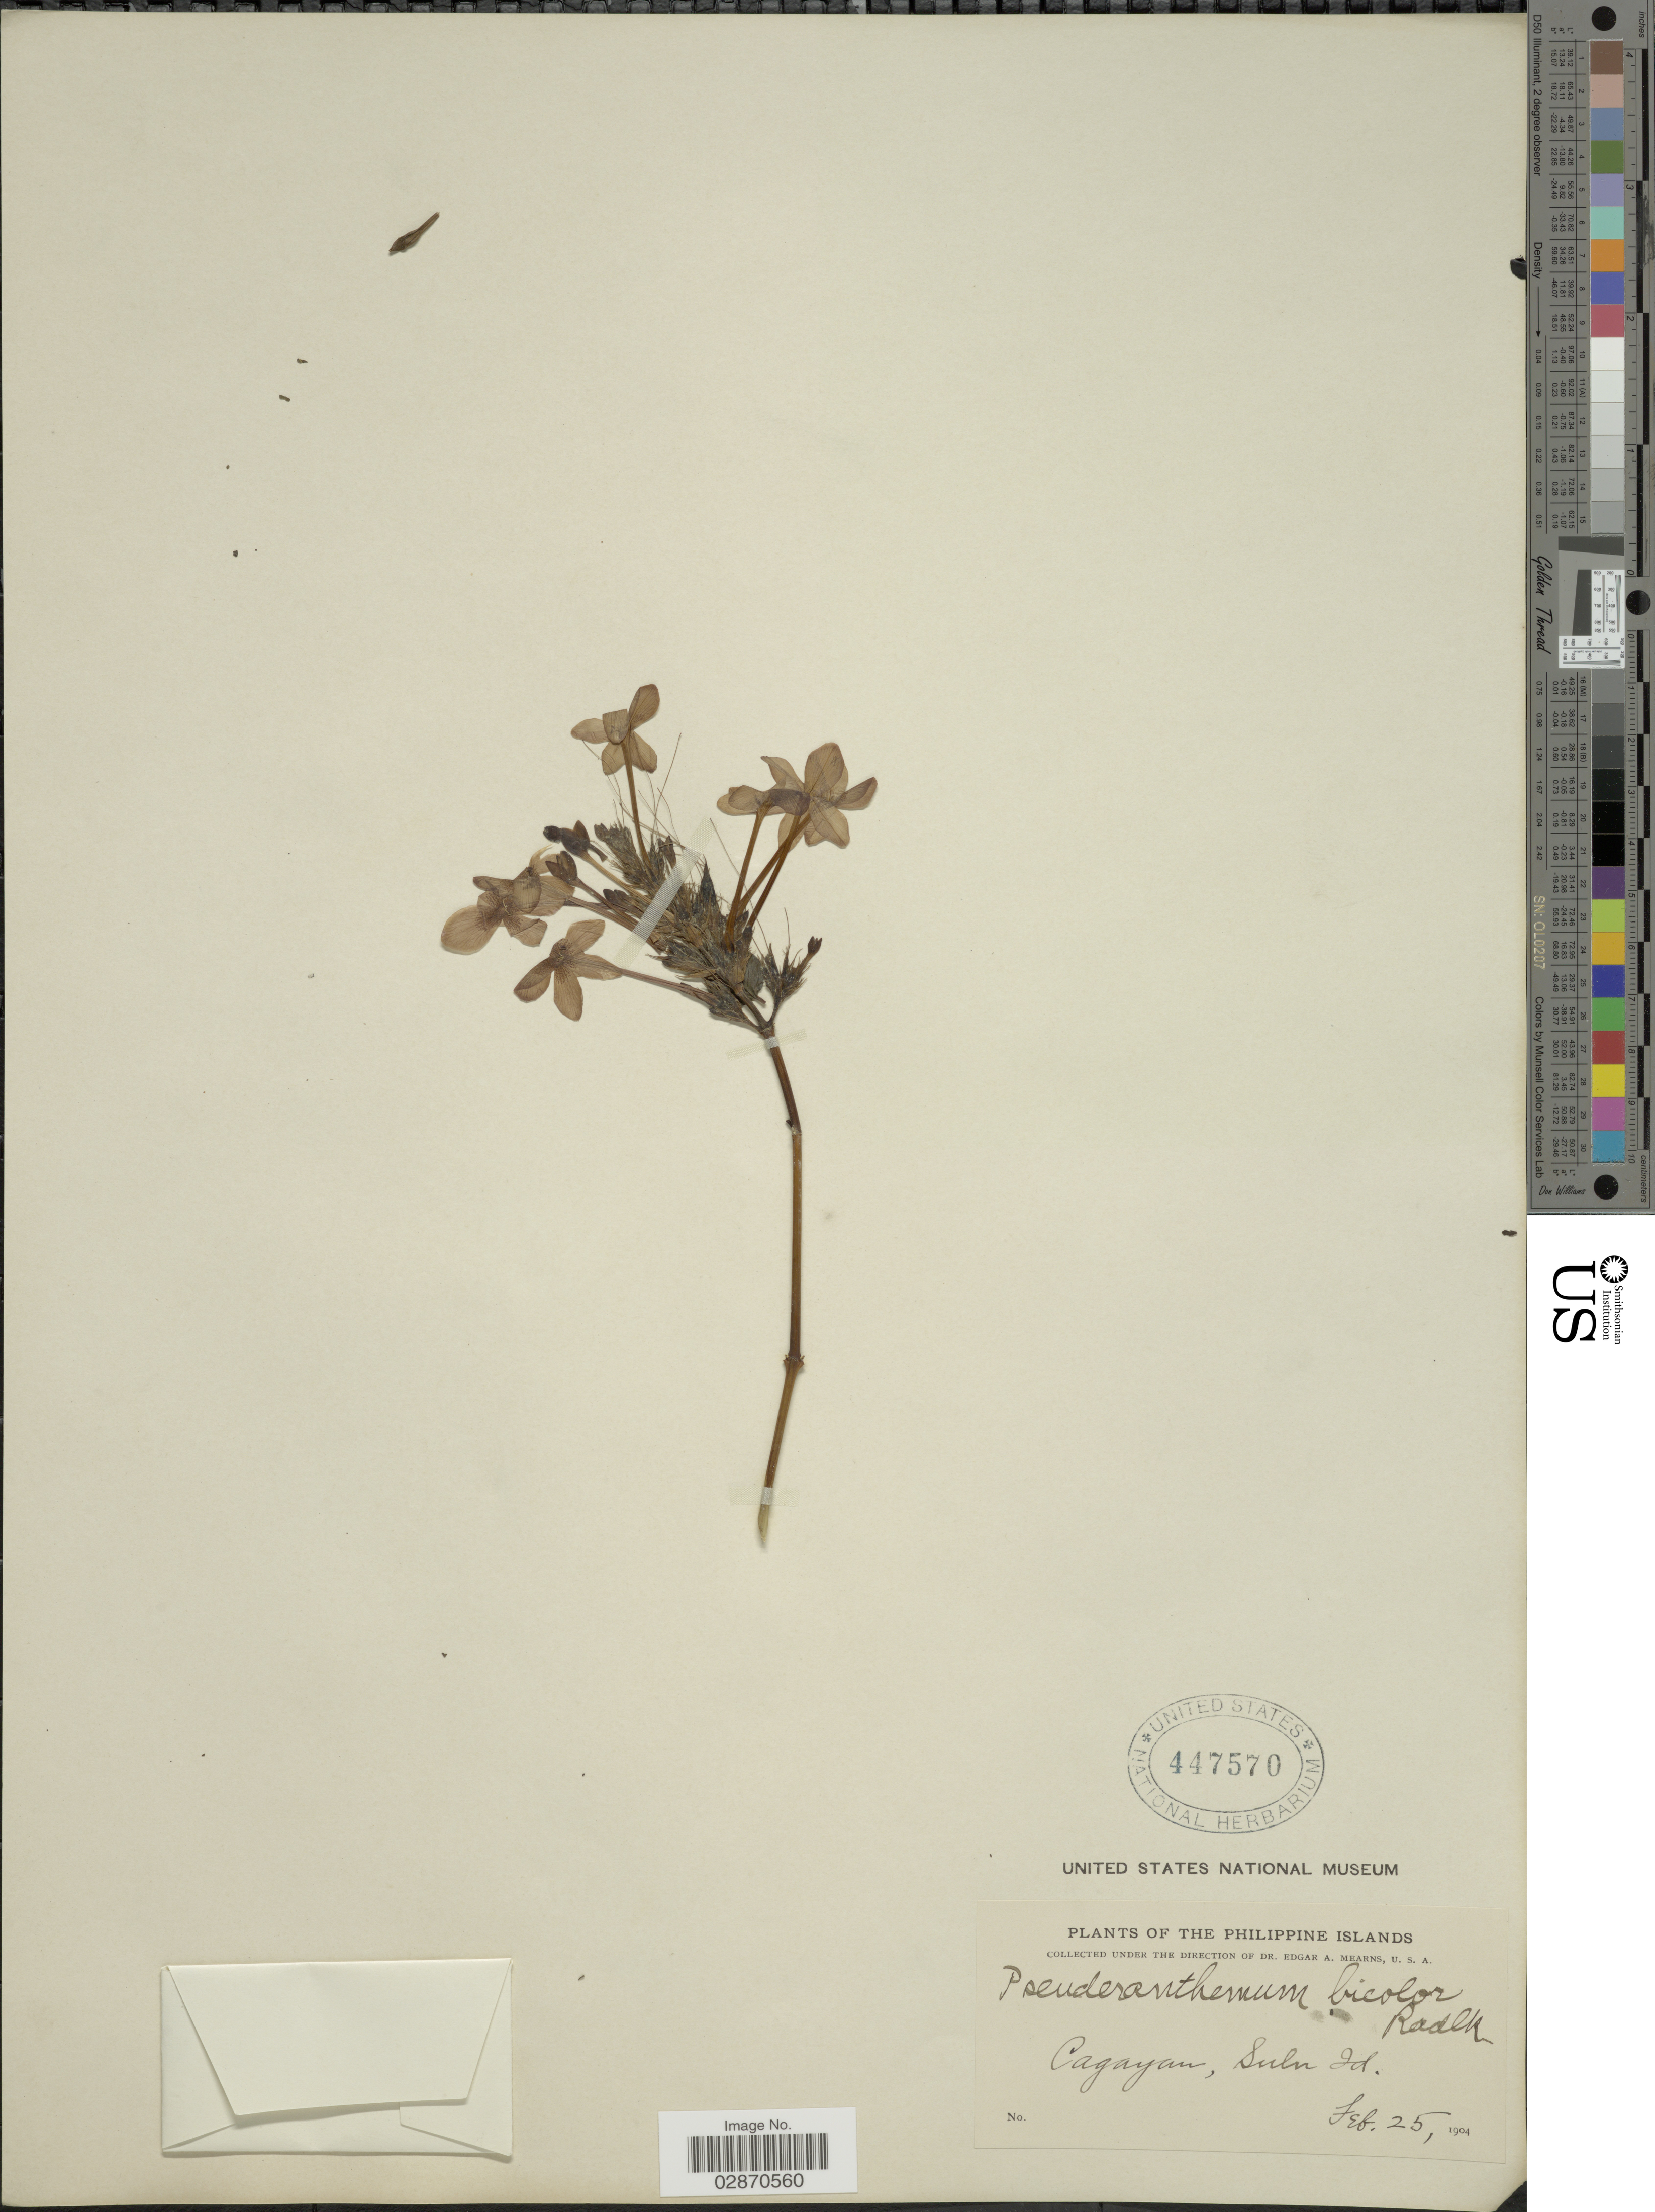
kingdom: Plantae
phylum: Tracheophyta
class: Magnoliopsida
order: Lamiales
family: Acanthaceae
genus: Pseuderanthemum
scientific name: Pseuderanthemum pulchellum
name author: (Andrews) Merr.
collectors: E. A. Mearns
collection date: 1904-02-25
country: Philippines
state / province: Muslim Mindanao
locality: Philippine Islands. Cagayan, Sulu Id.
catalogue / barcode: US 447570